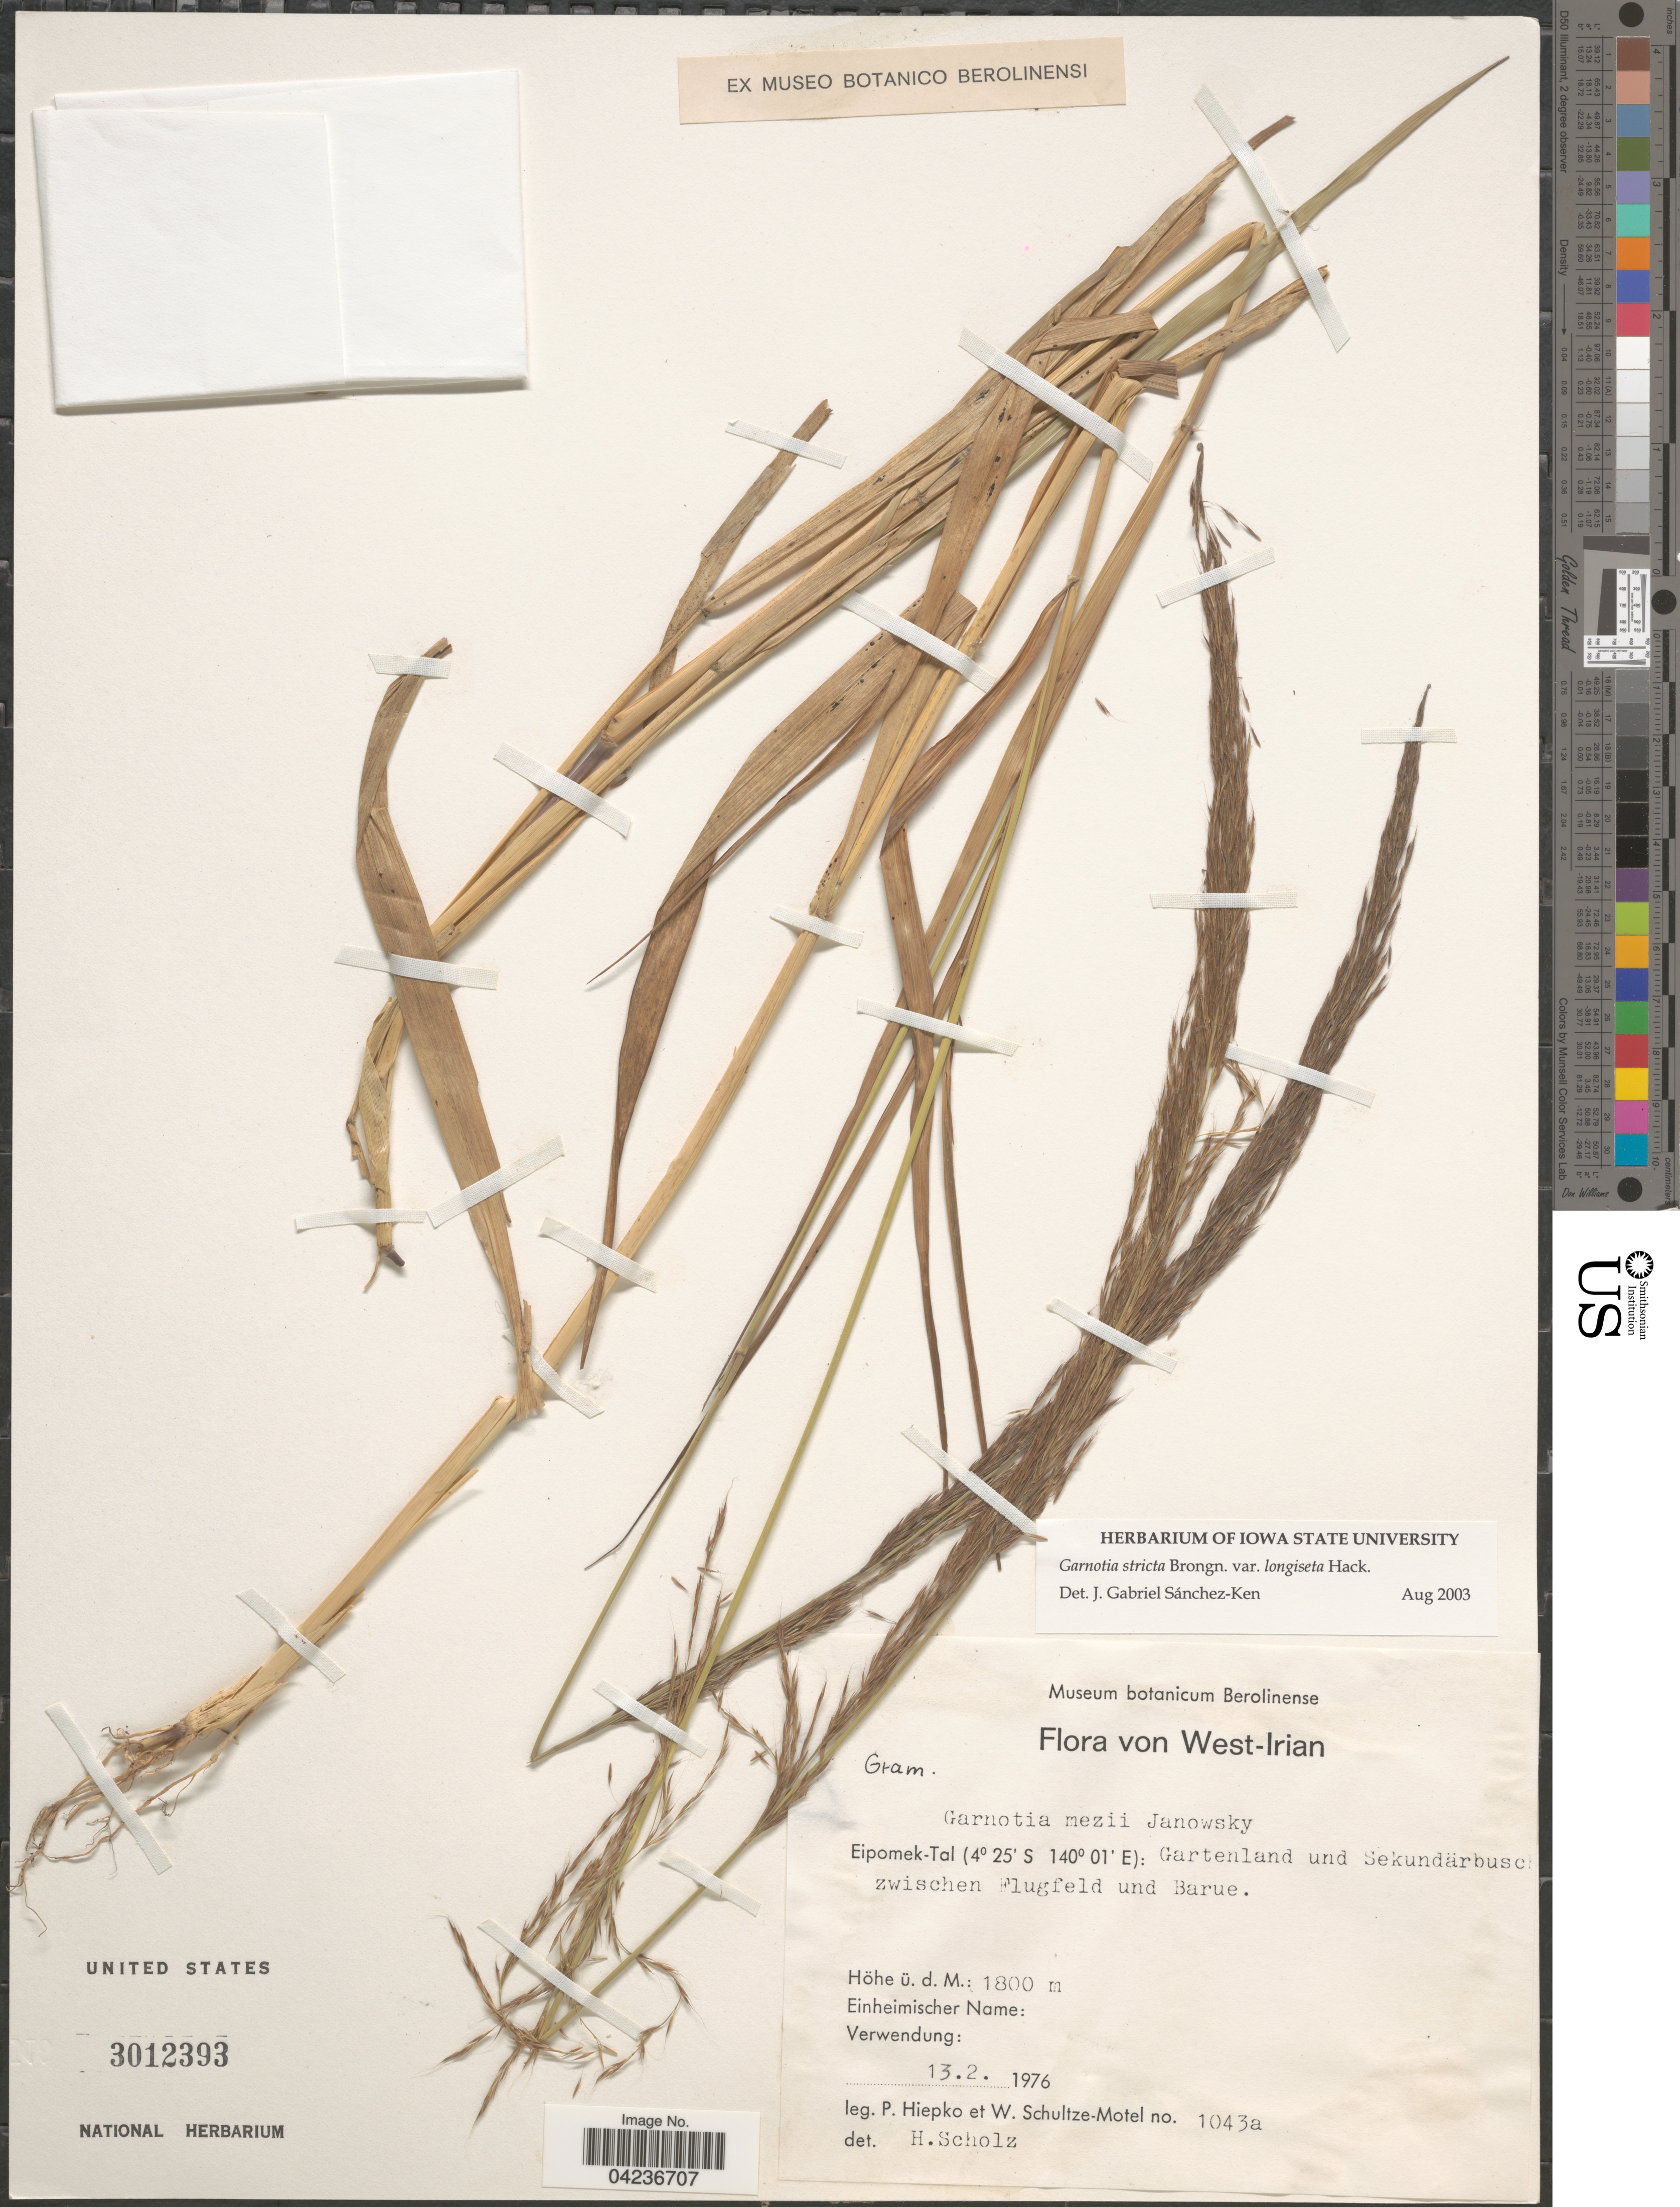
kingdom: Plantae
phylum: Tracheophyta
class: Liliopsida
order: Poales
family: Poaceae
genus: Garnotia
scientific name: Garnotia stricta var. longiseta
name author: Hack. in Kneuck.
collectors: P. H. Hiepko & W. Schultze-Motel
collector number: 1043a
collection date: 1976-02-13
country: Indonesia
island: New Guinea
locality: West-Irian. Eipomek-Tal: Gartenland und Sekundärbuse zwischen Flugfeld und Barue.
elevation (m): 1800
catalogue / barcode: US 3012393